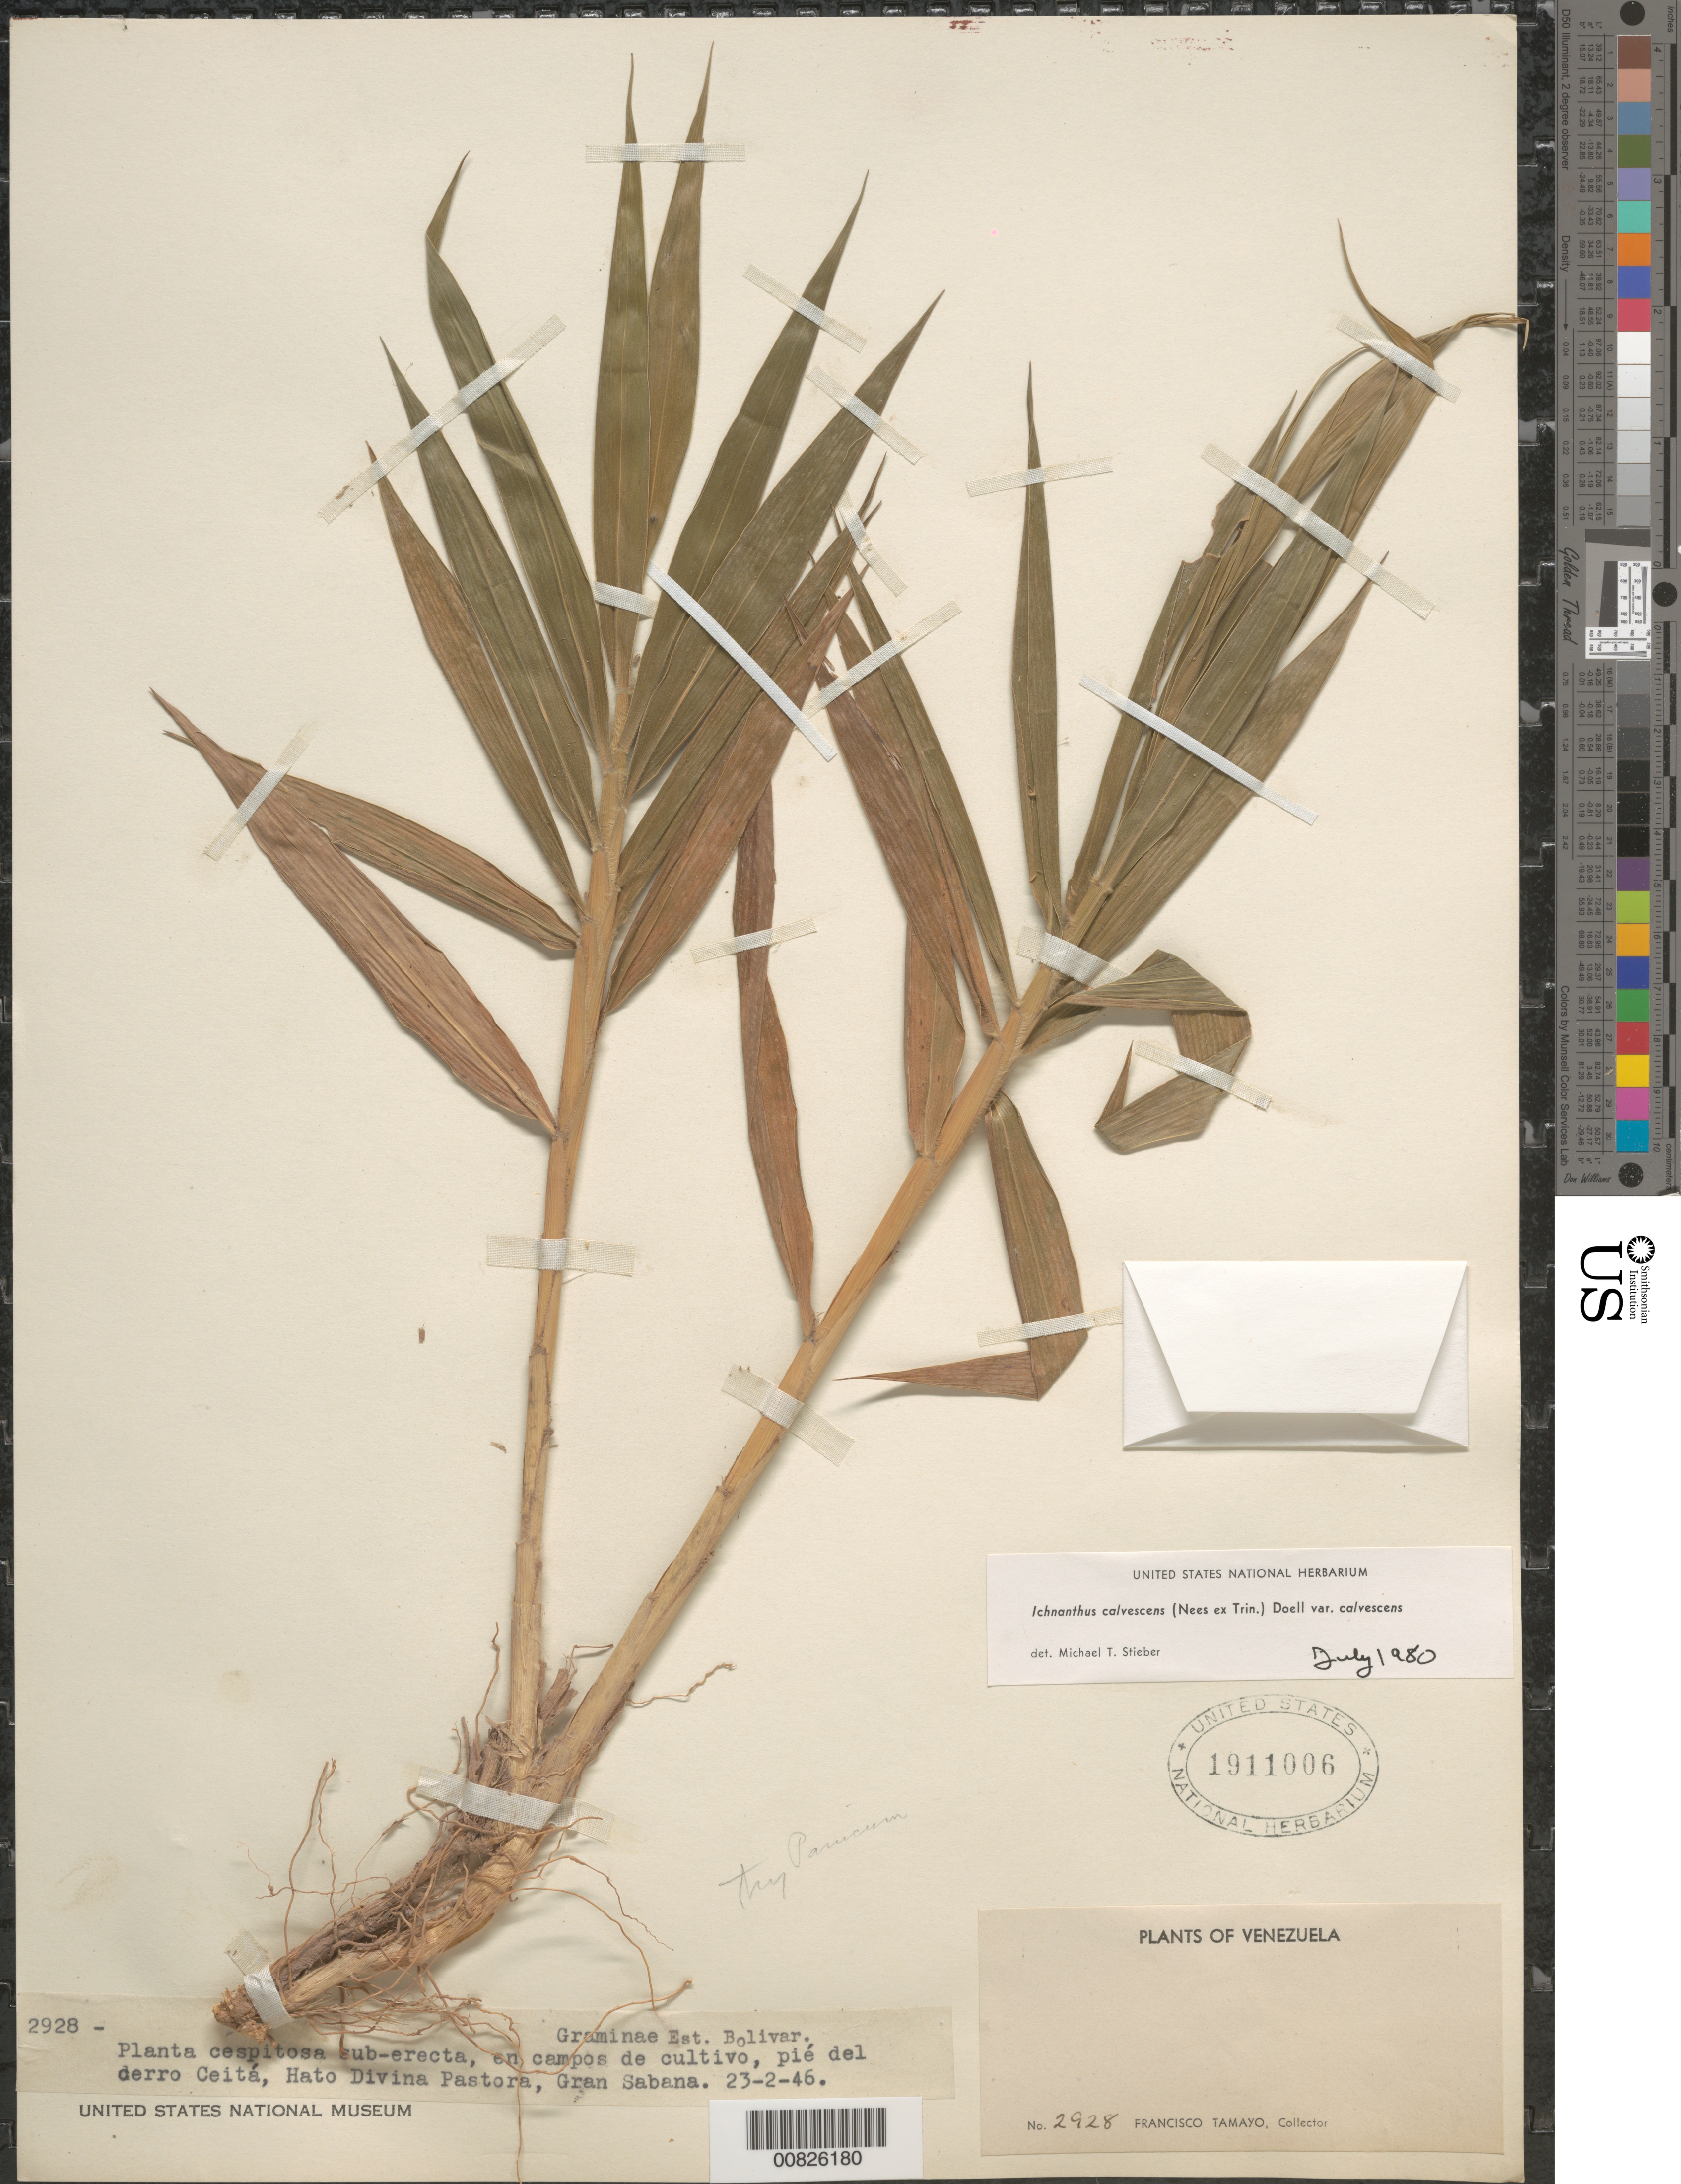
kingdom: Plantae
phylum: Tracheophyta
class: Liliopsida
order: Poales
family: Poaceae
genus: Ichnanthus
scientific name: Ichnanthus calvescens var. calvescens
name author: (Nees ex Trin.) Döll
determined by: Stieber, M. T.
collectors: F. Tamayo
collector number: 2928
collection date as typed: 23-Feb-46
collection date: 1946-02-23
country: Venezuela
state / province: Bolívar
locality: Gran Sabana, Hato Divina Pastora, Cerro Ceitá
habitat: Cultivated fields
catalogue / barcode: US 1911006